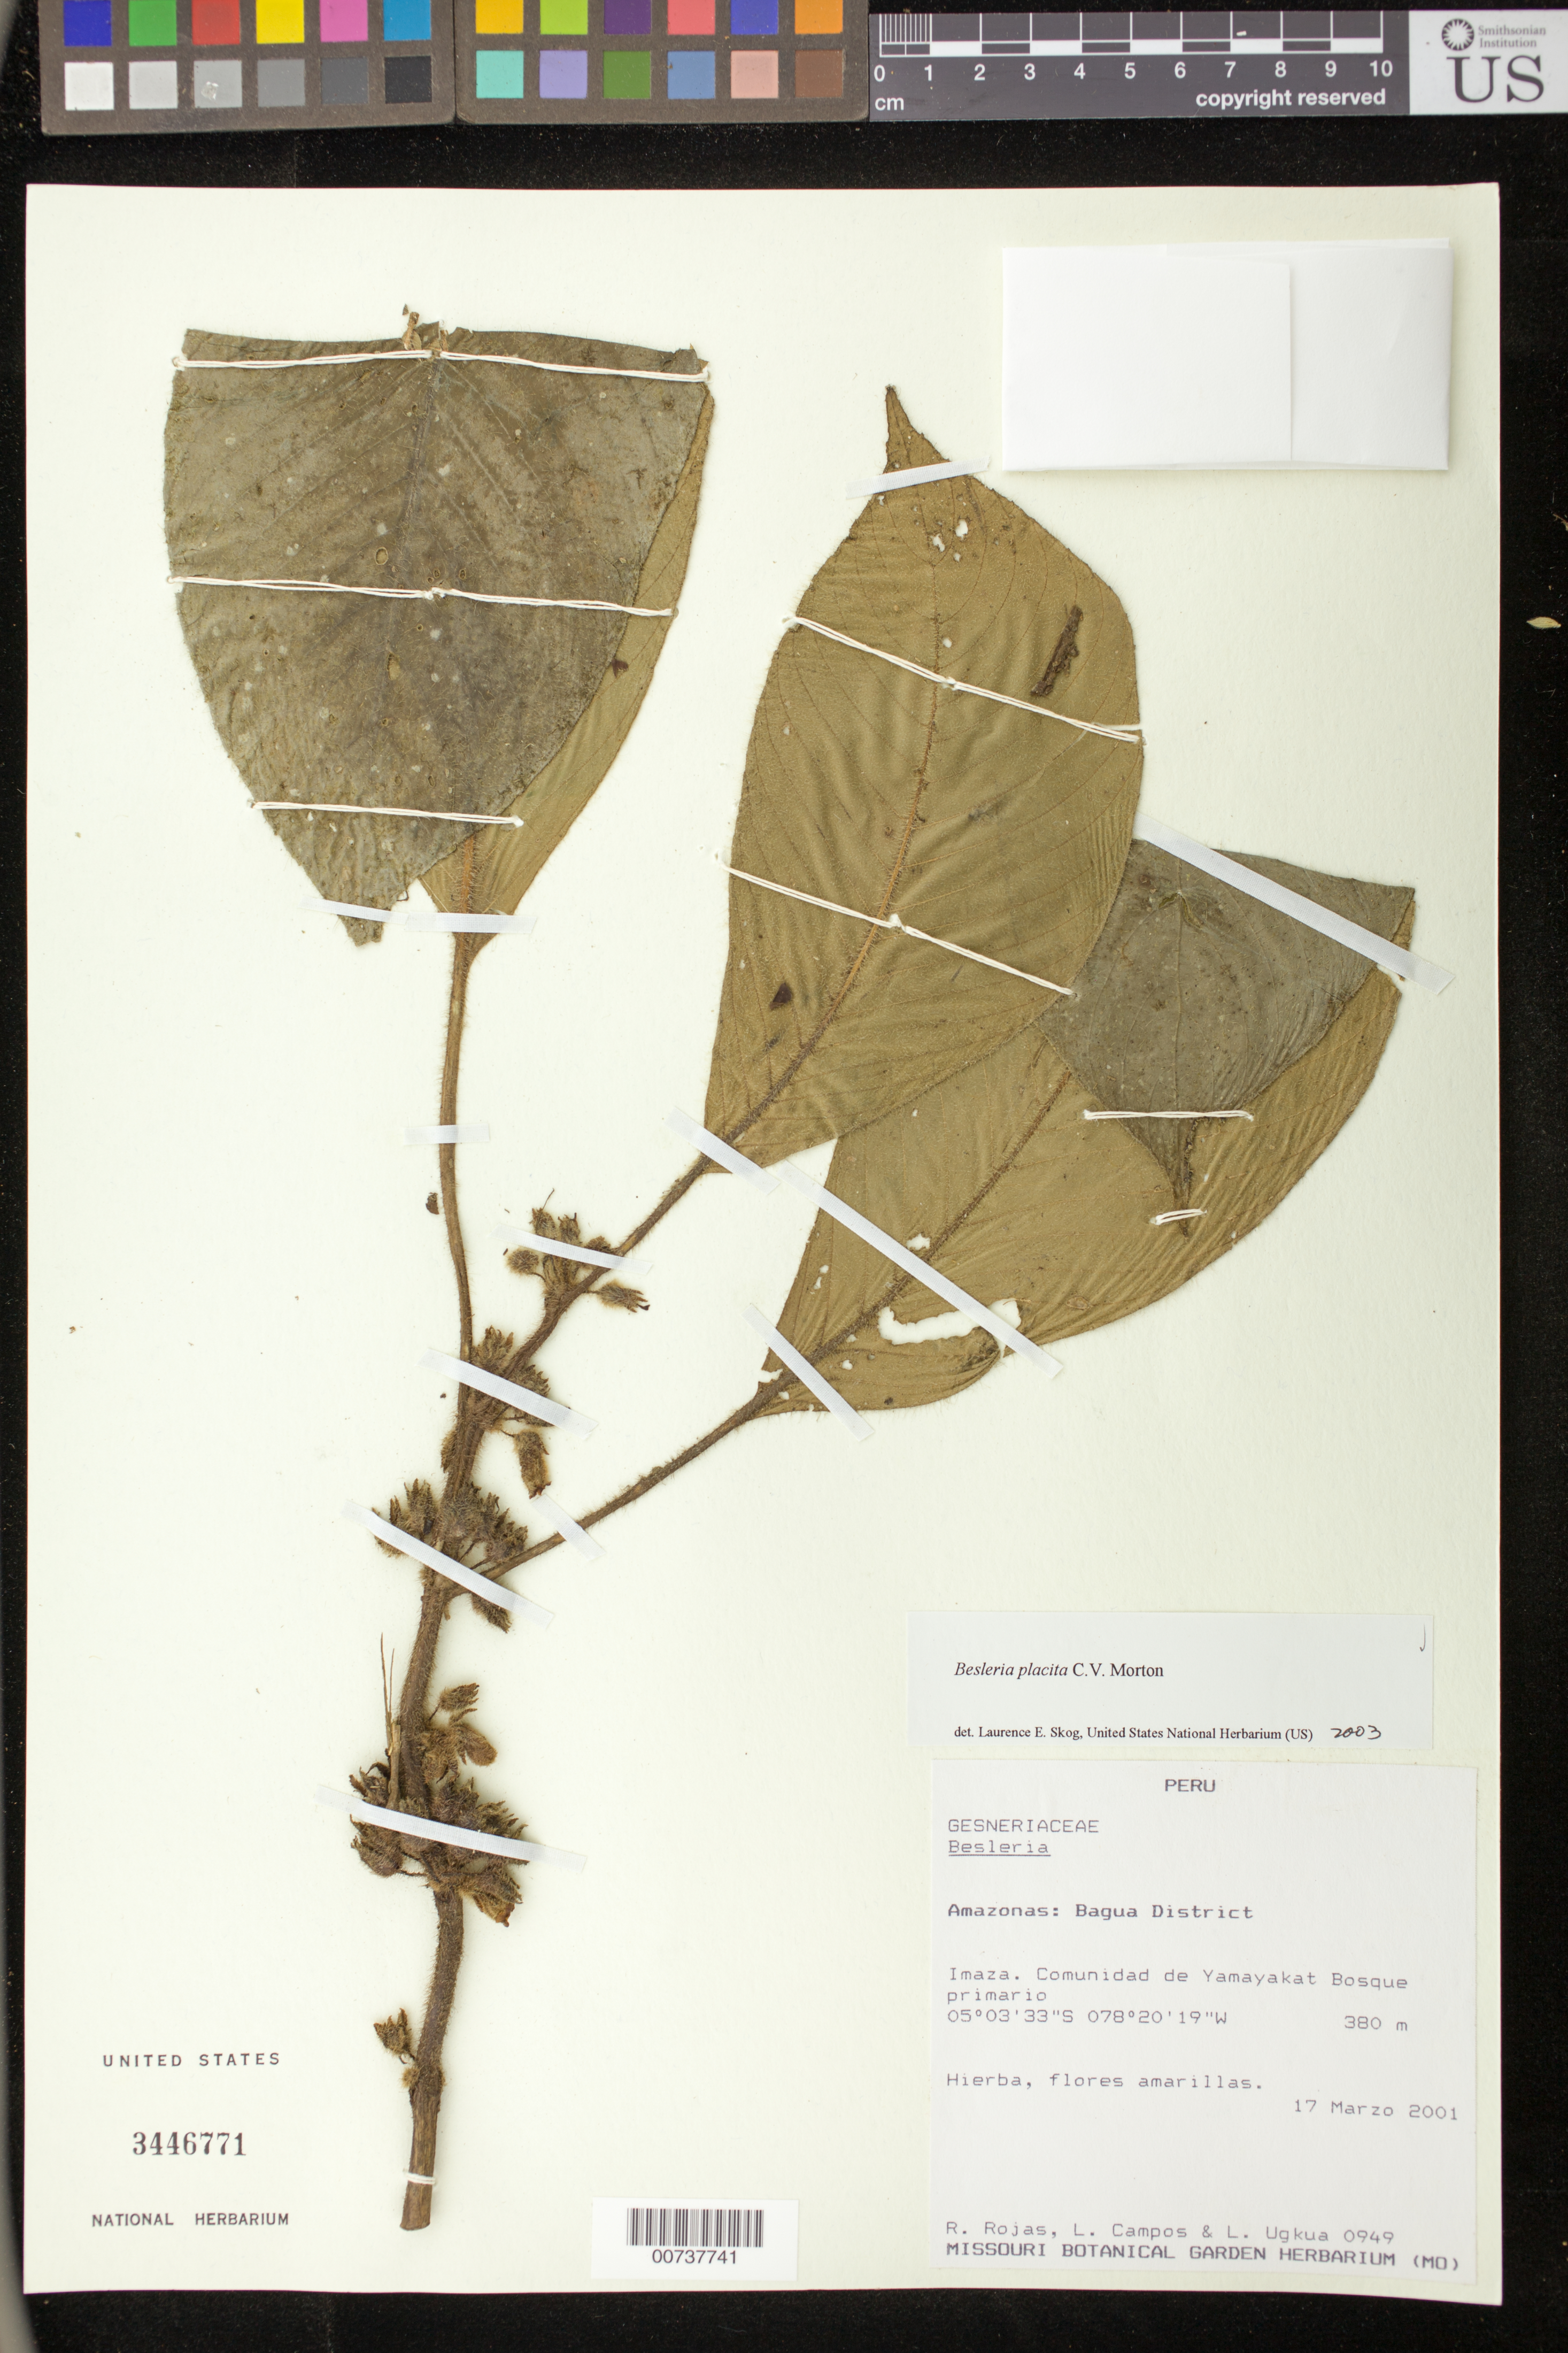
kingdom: Plantae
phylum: Tracheophyta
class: Magnoliopsida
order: Lamiales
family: Gesneriaceae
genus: Besleria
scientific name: Besleria placita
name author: C.V. Morton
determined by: Skog, Laurence E.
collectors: R. Rojas, L. Campos & L. Ugkua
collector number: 949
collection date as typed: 17 Mar 2001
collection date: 2001-03-17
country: Peru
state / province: Amazonas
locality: Bagua District, Imaza, comunidad de Yamayakat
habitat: Bosque primario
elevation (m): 380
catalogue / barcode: US 3446771